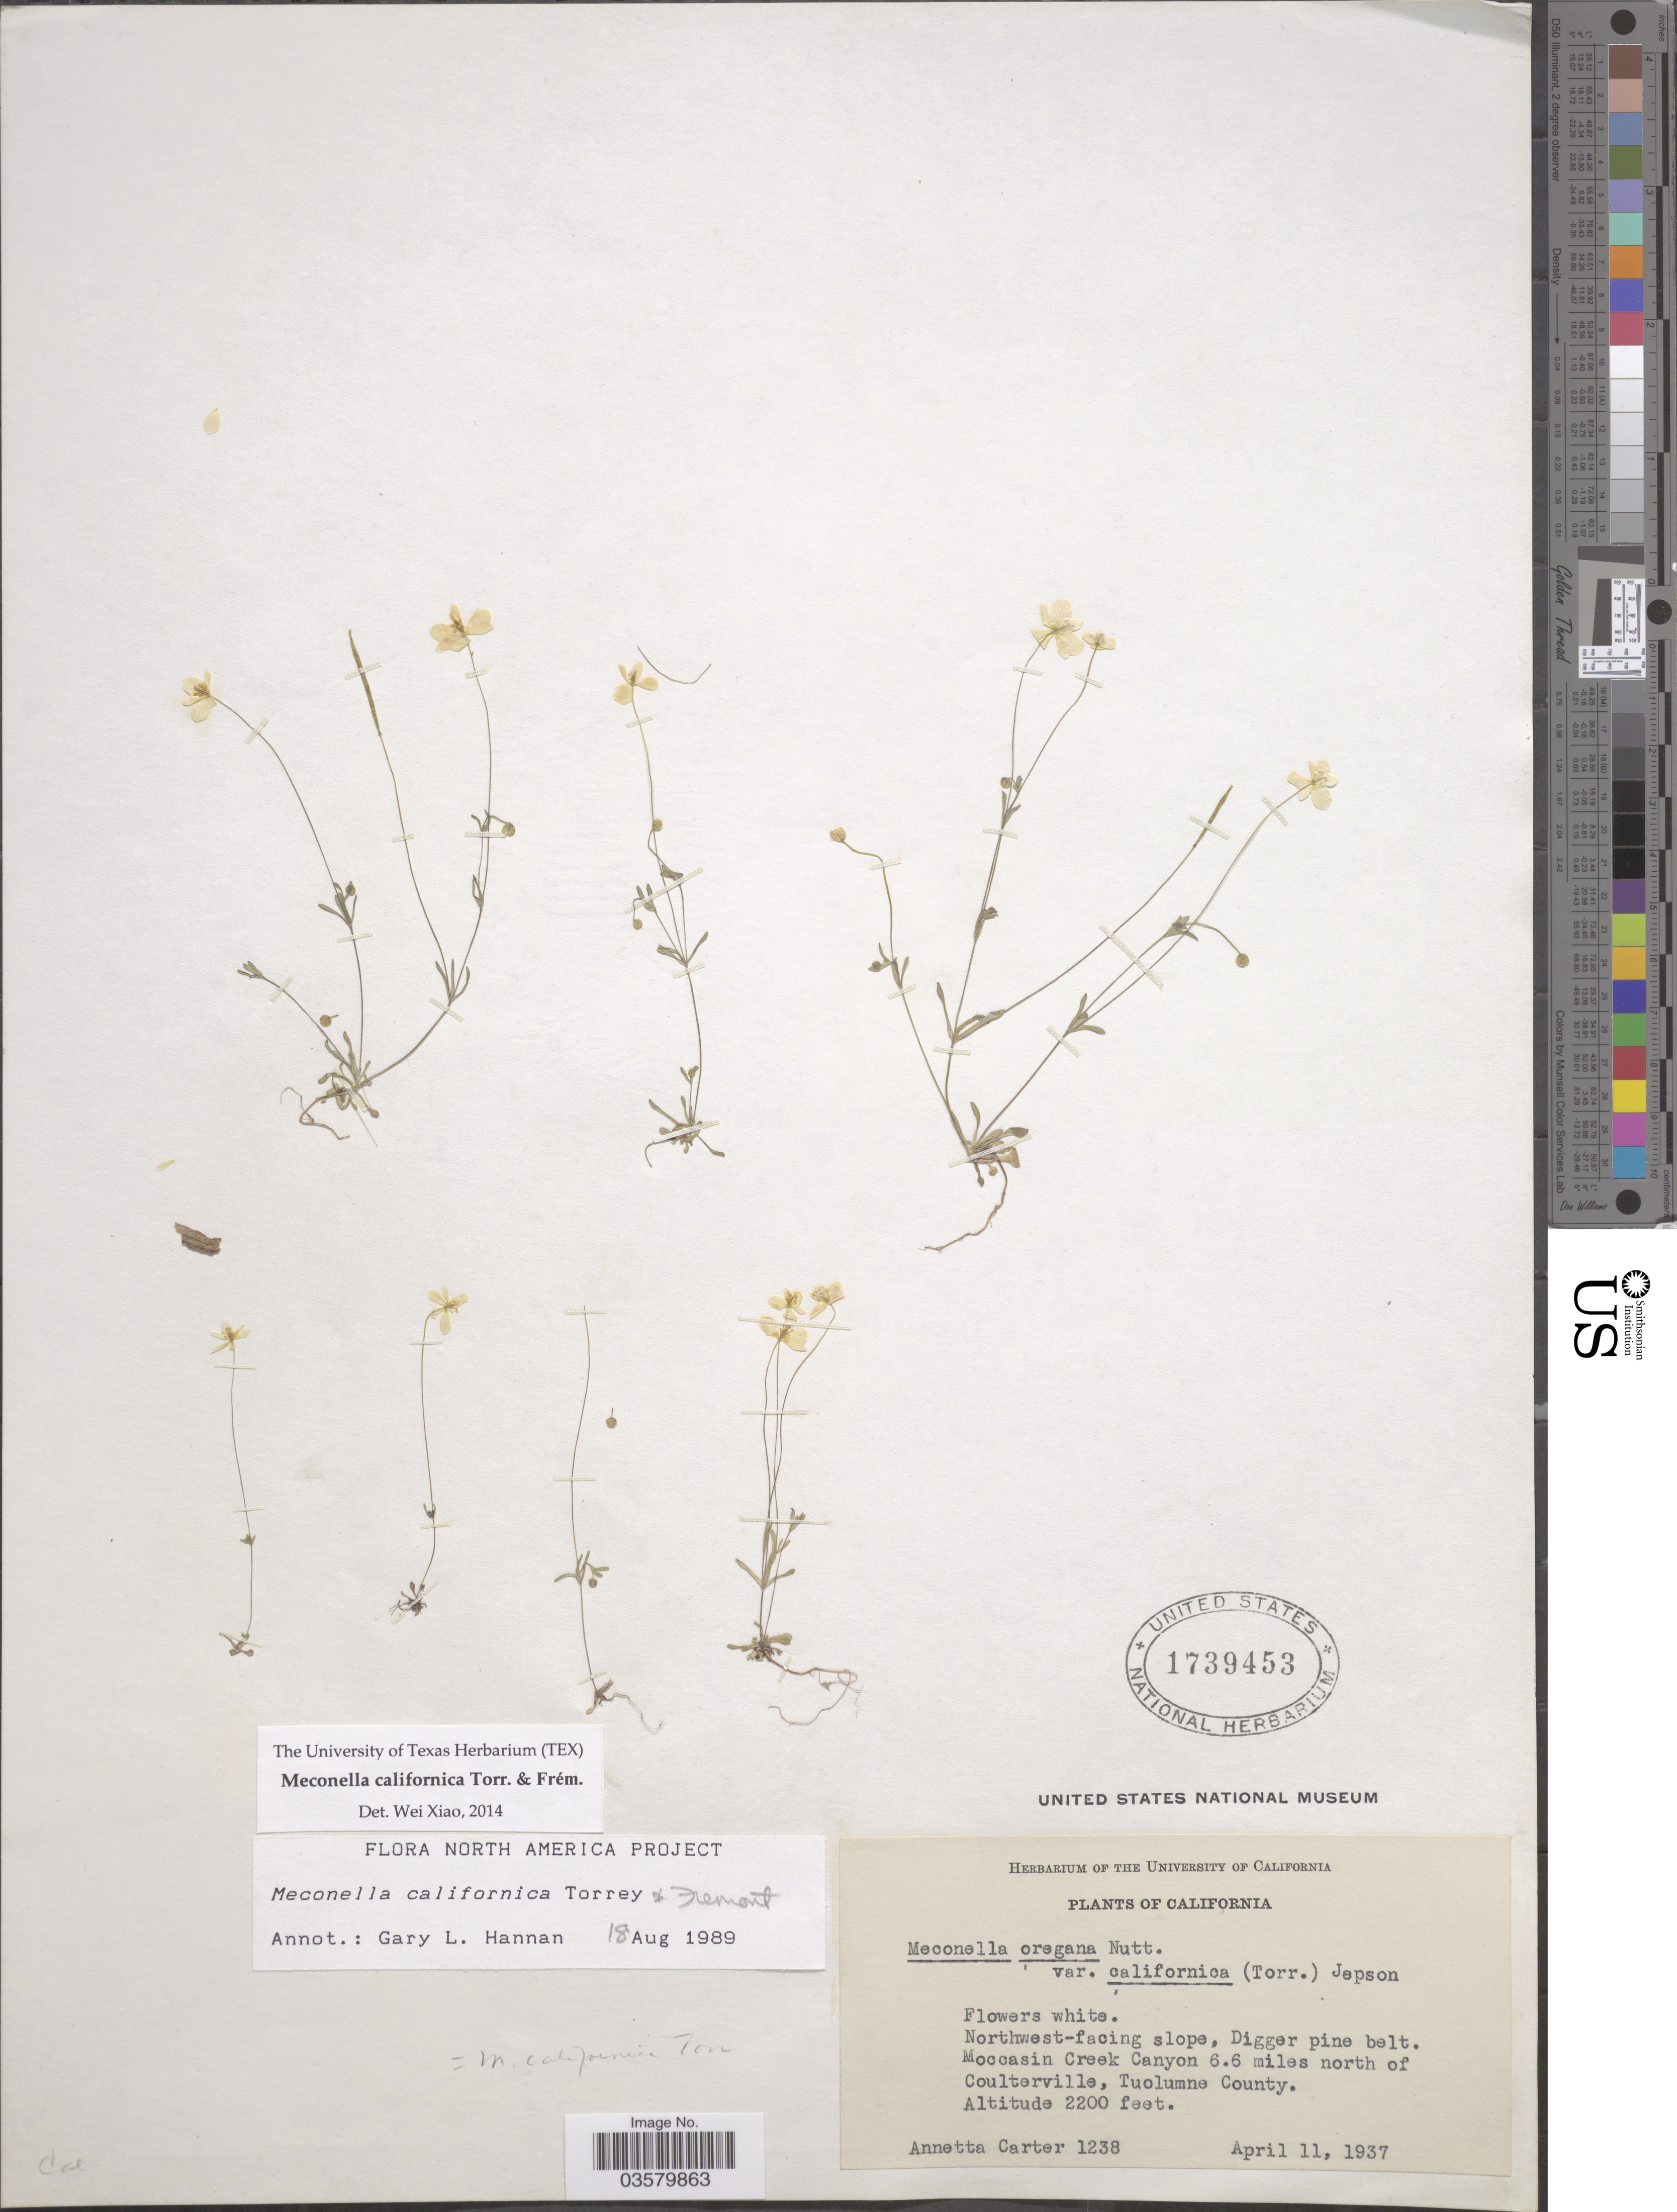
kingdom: Plantae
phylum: Tracheophyta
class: Magnoliopsida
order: Ranunculales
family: Papaveraceae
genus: Meconella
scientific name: Meconella californica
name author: Torr. & Frém.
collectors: A. Carter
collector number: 1238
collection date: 1937-04-11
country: United States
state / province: California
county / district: Tuolumne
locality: Northwest-facing slope, Digger pine belt. Moccasin Creek Canyon 6.6 miles north of Coulterville, Tuolumne County.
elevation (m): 671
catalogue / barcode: US 1739453